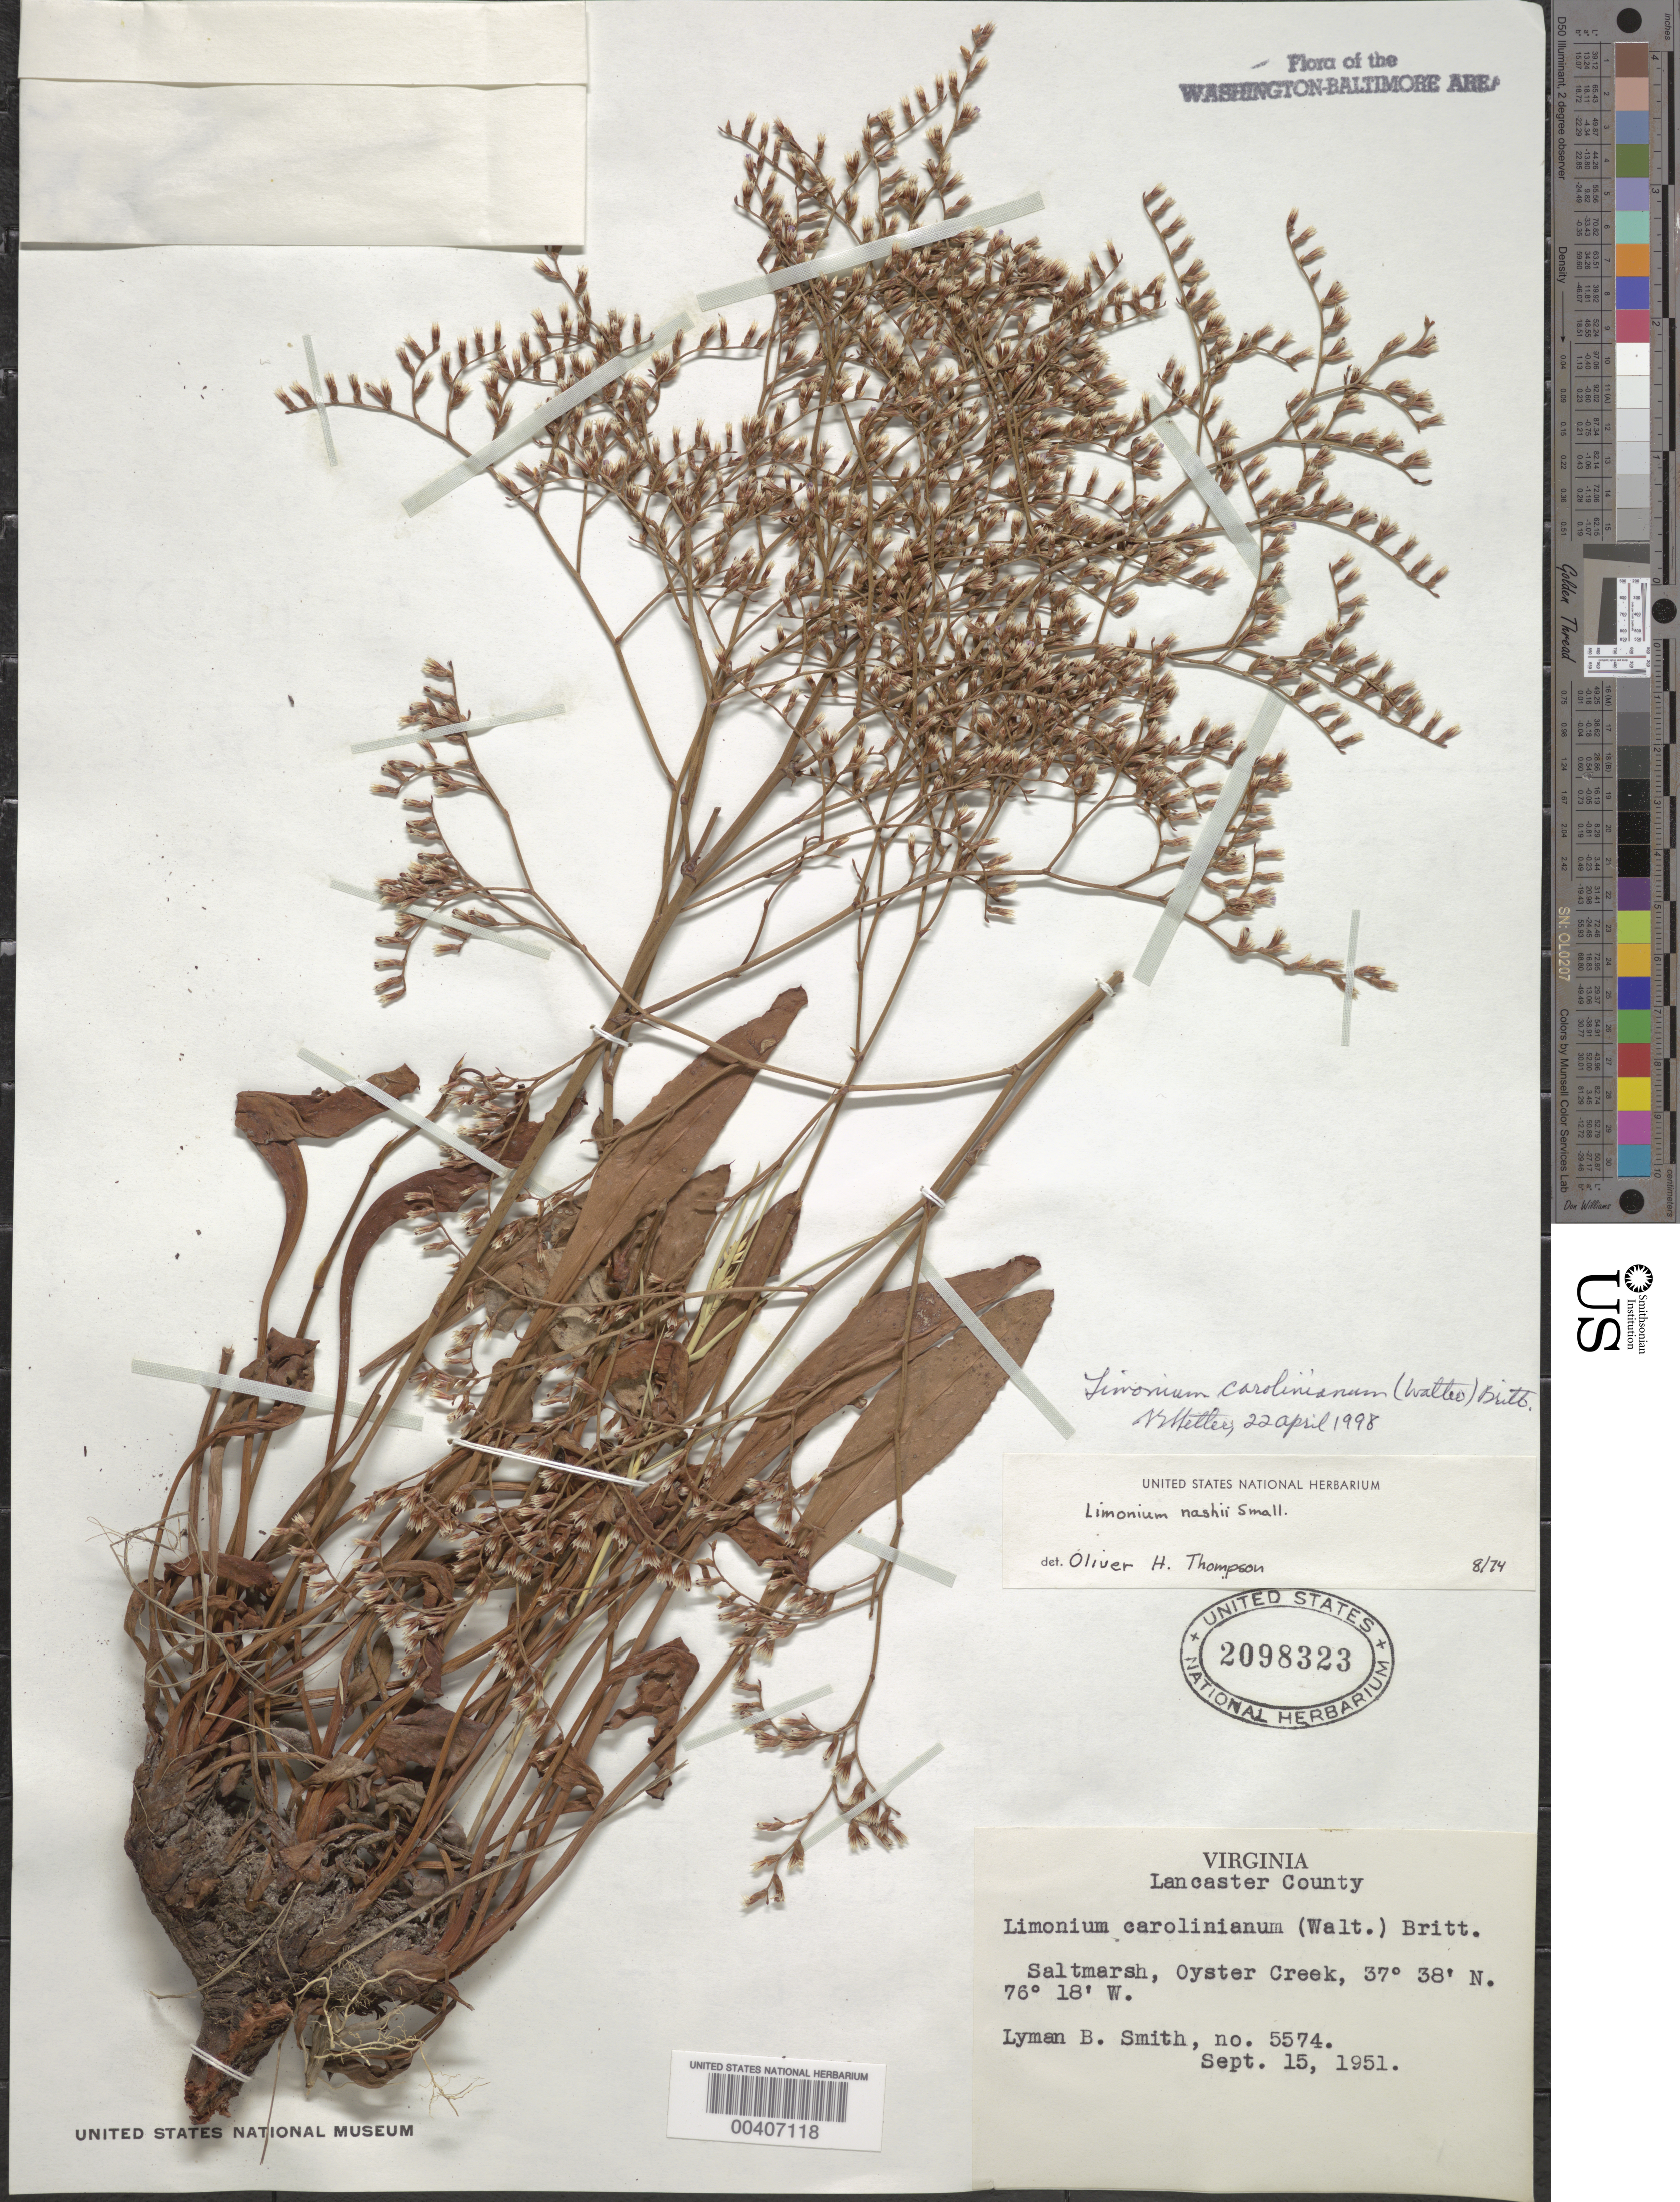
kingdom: Plantae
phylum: Tracheophyta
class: Magnoliopsida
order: Caryophyllales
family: Plumbaginaceae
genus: Limonium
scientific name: Limonium carolinianum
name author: (Walter) Britton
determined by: Shetler, Stanwyn G., (US), NMNH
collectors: L. Smith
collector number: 5574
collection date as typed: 15 Sep 1951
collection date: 1951-09-15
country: United States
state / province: Virginia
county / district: Lancaster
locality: Oyster Creek (lat/long recorded as: lat=37:38:0:N long=076:18:077:W)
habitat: Saltmarsh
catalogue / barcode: US 2098323